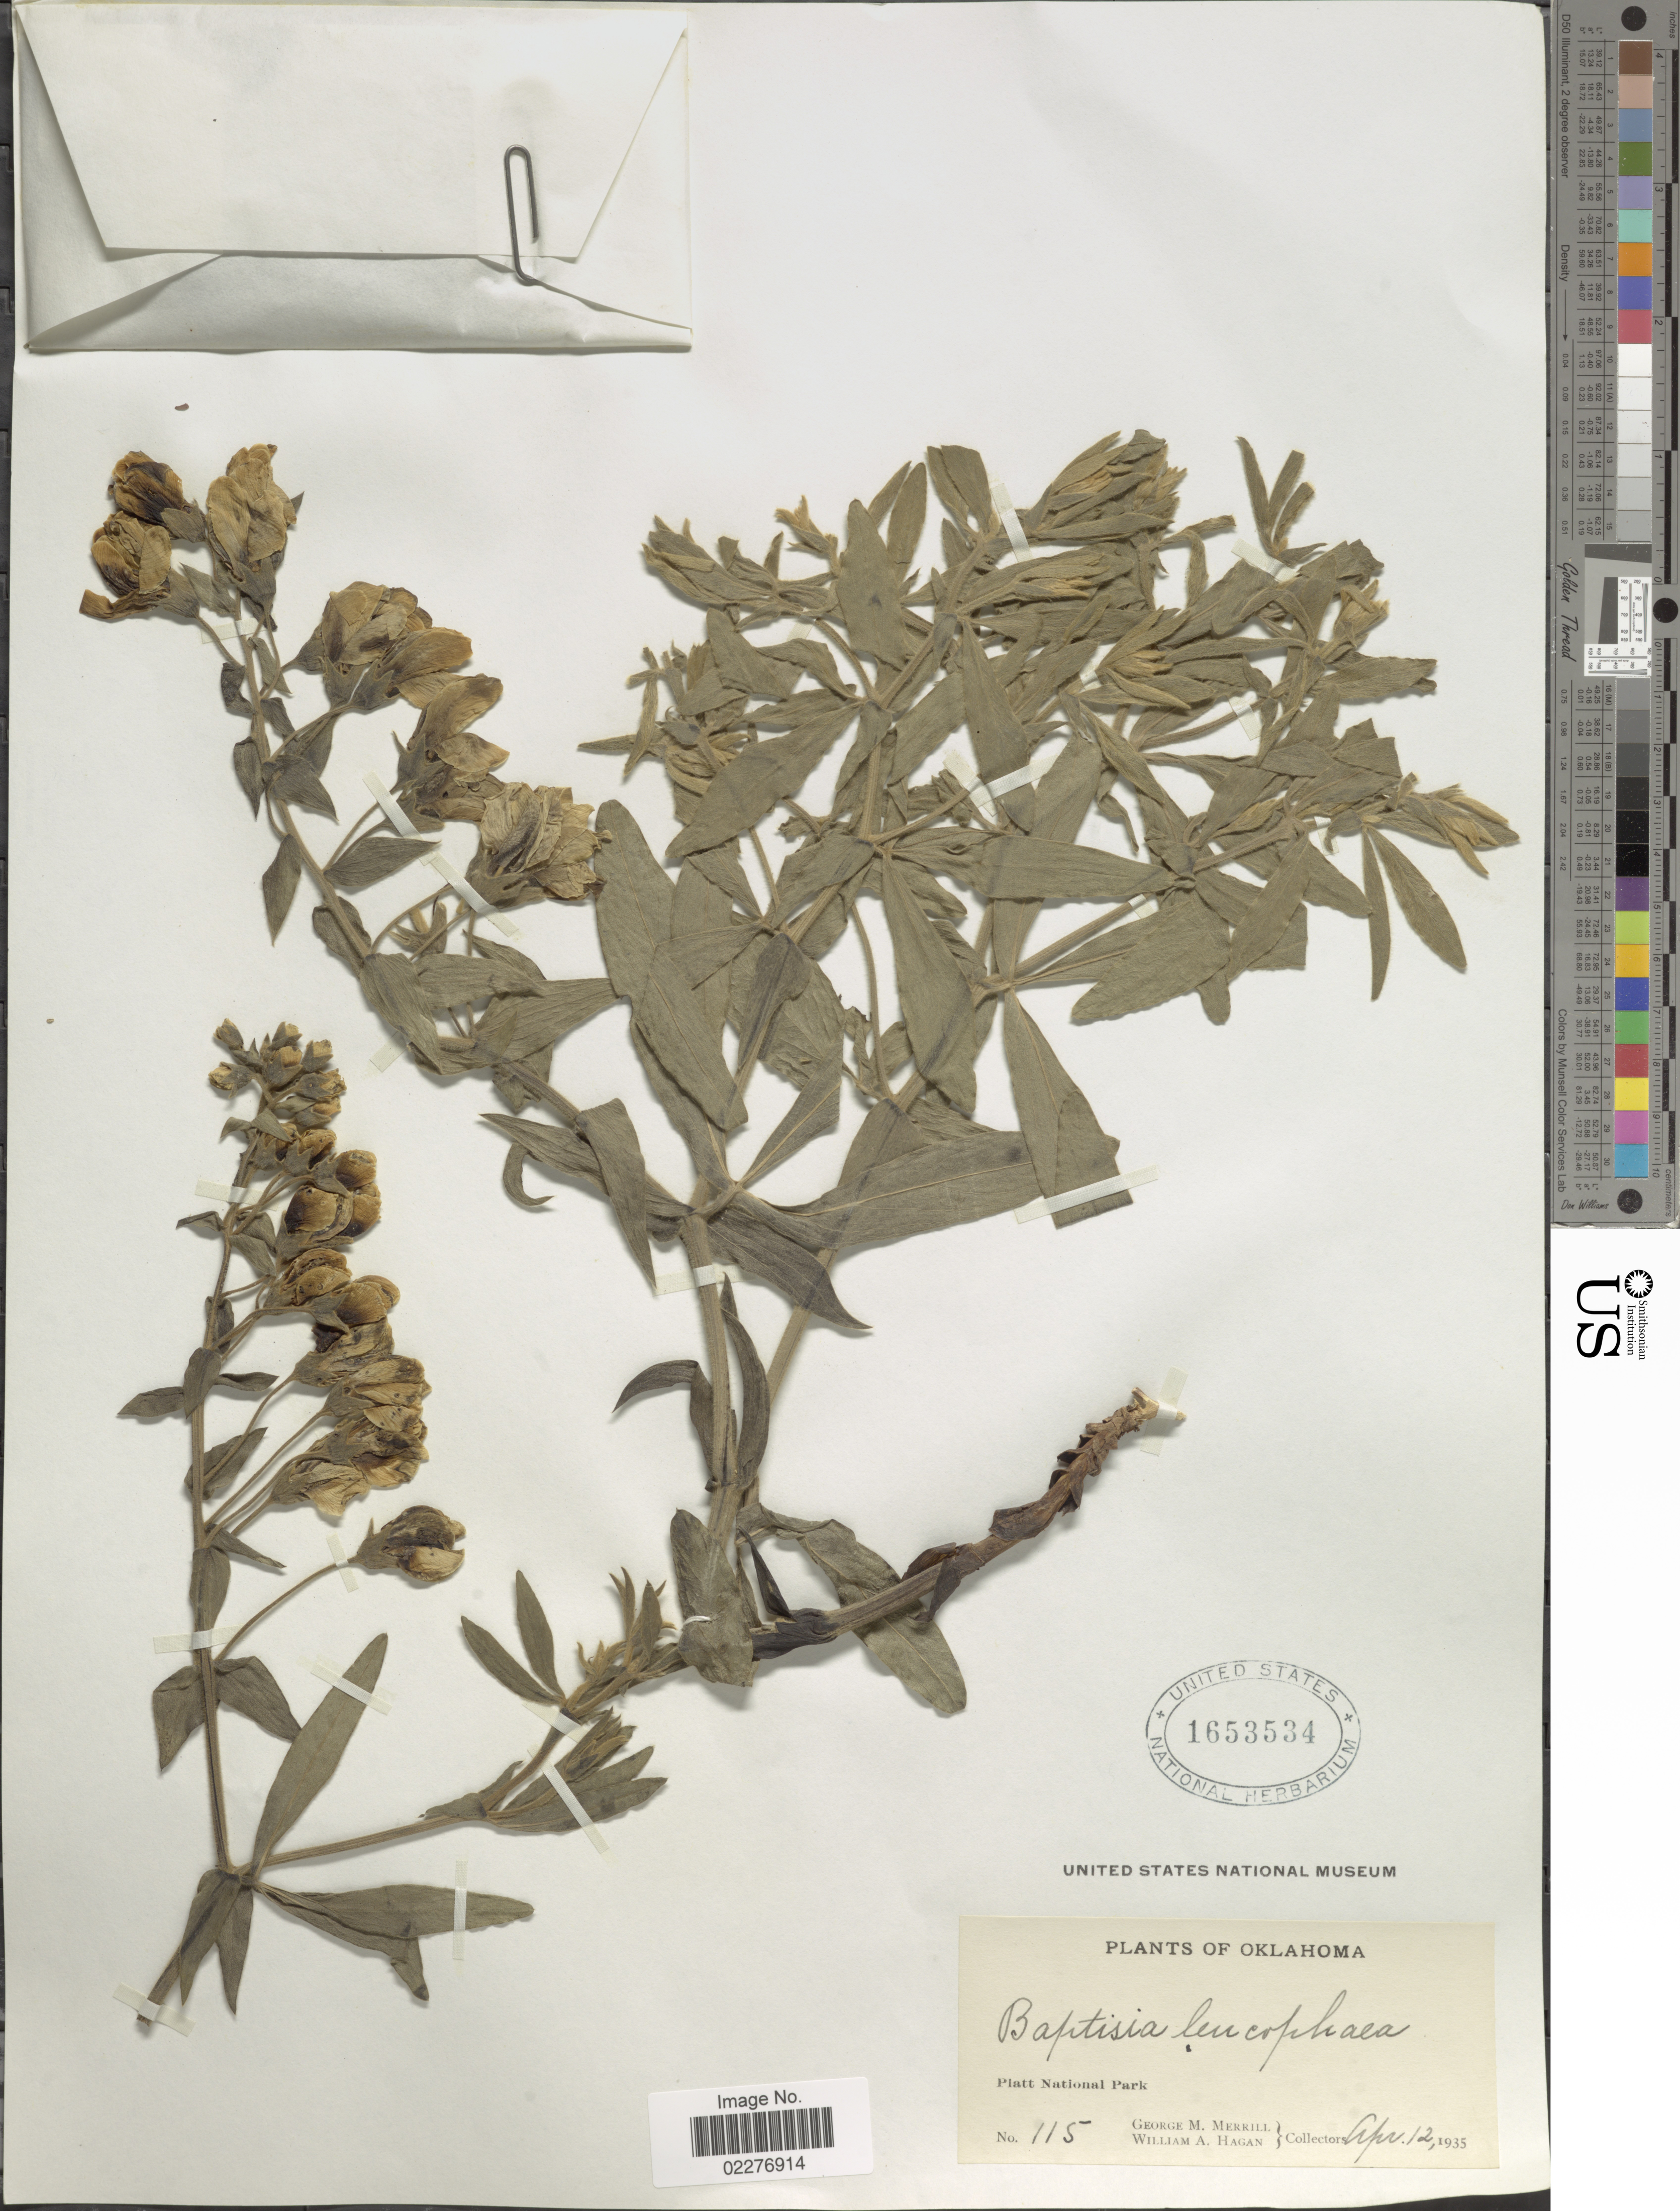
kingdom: Plantae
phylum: Tracheophyta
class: Magnoliopsida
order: Fabales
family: Fabaceae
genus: Baptisia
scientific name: Baptisia leucophaea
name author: Nutt.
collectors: G. M. Merrill & W. Hagan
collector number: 115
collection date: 1935-04-12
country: United States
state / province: Oklahoma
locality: Platt National Park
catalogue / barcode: US 1653534